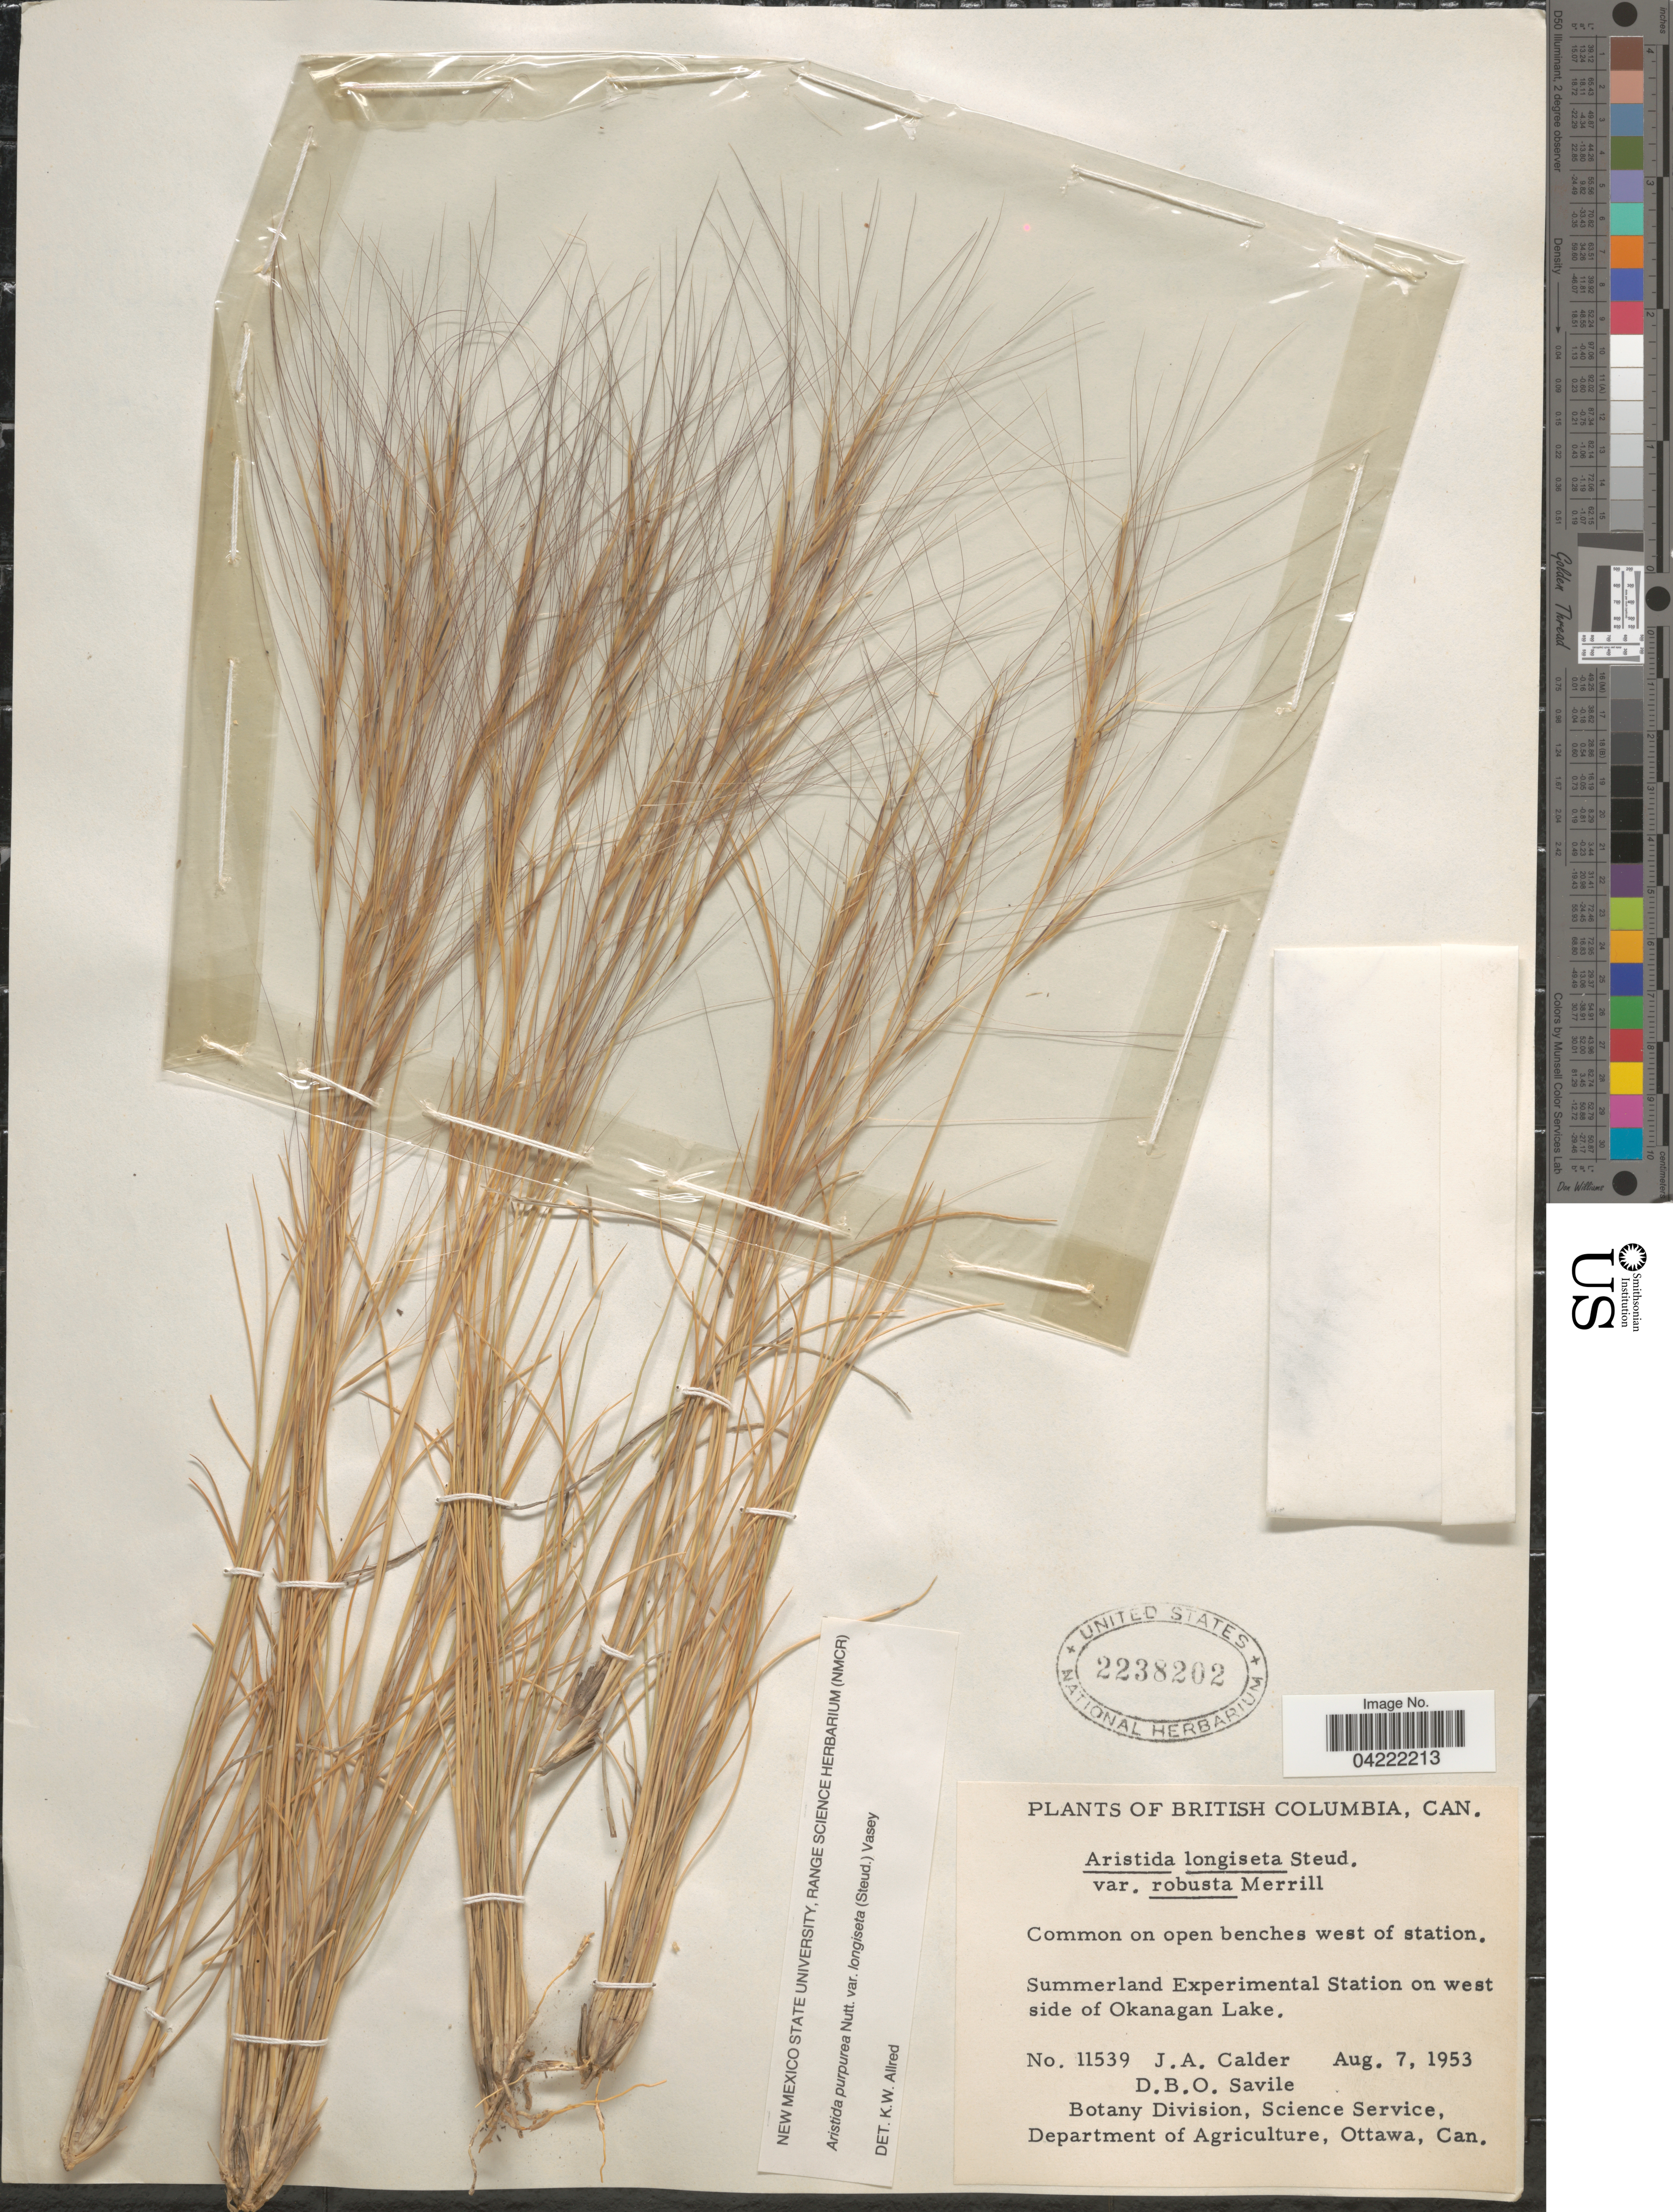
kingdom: Plantae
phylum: Tracheophyta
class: Liliopsida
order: Poales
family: Poaceae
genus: Aristida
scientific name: Aristida purpurea var. longiseta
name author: (Steud.) Vasey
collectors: J. A. Calder & D. Savile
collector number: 11539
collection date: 1953-08-07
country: Canada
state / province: British Columbia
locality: Common on open benches west of station. Summerland Experimental Station on west side of Okanagan Lake.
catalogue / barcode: US 2238202